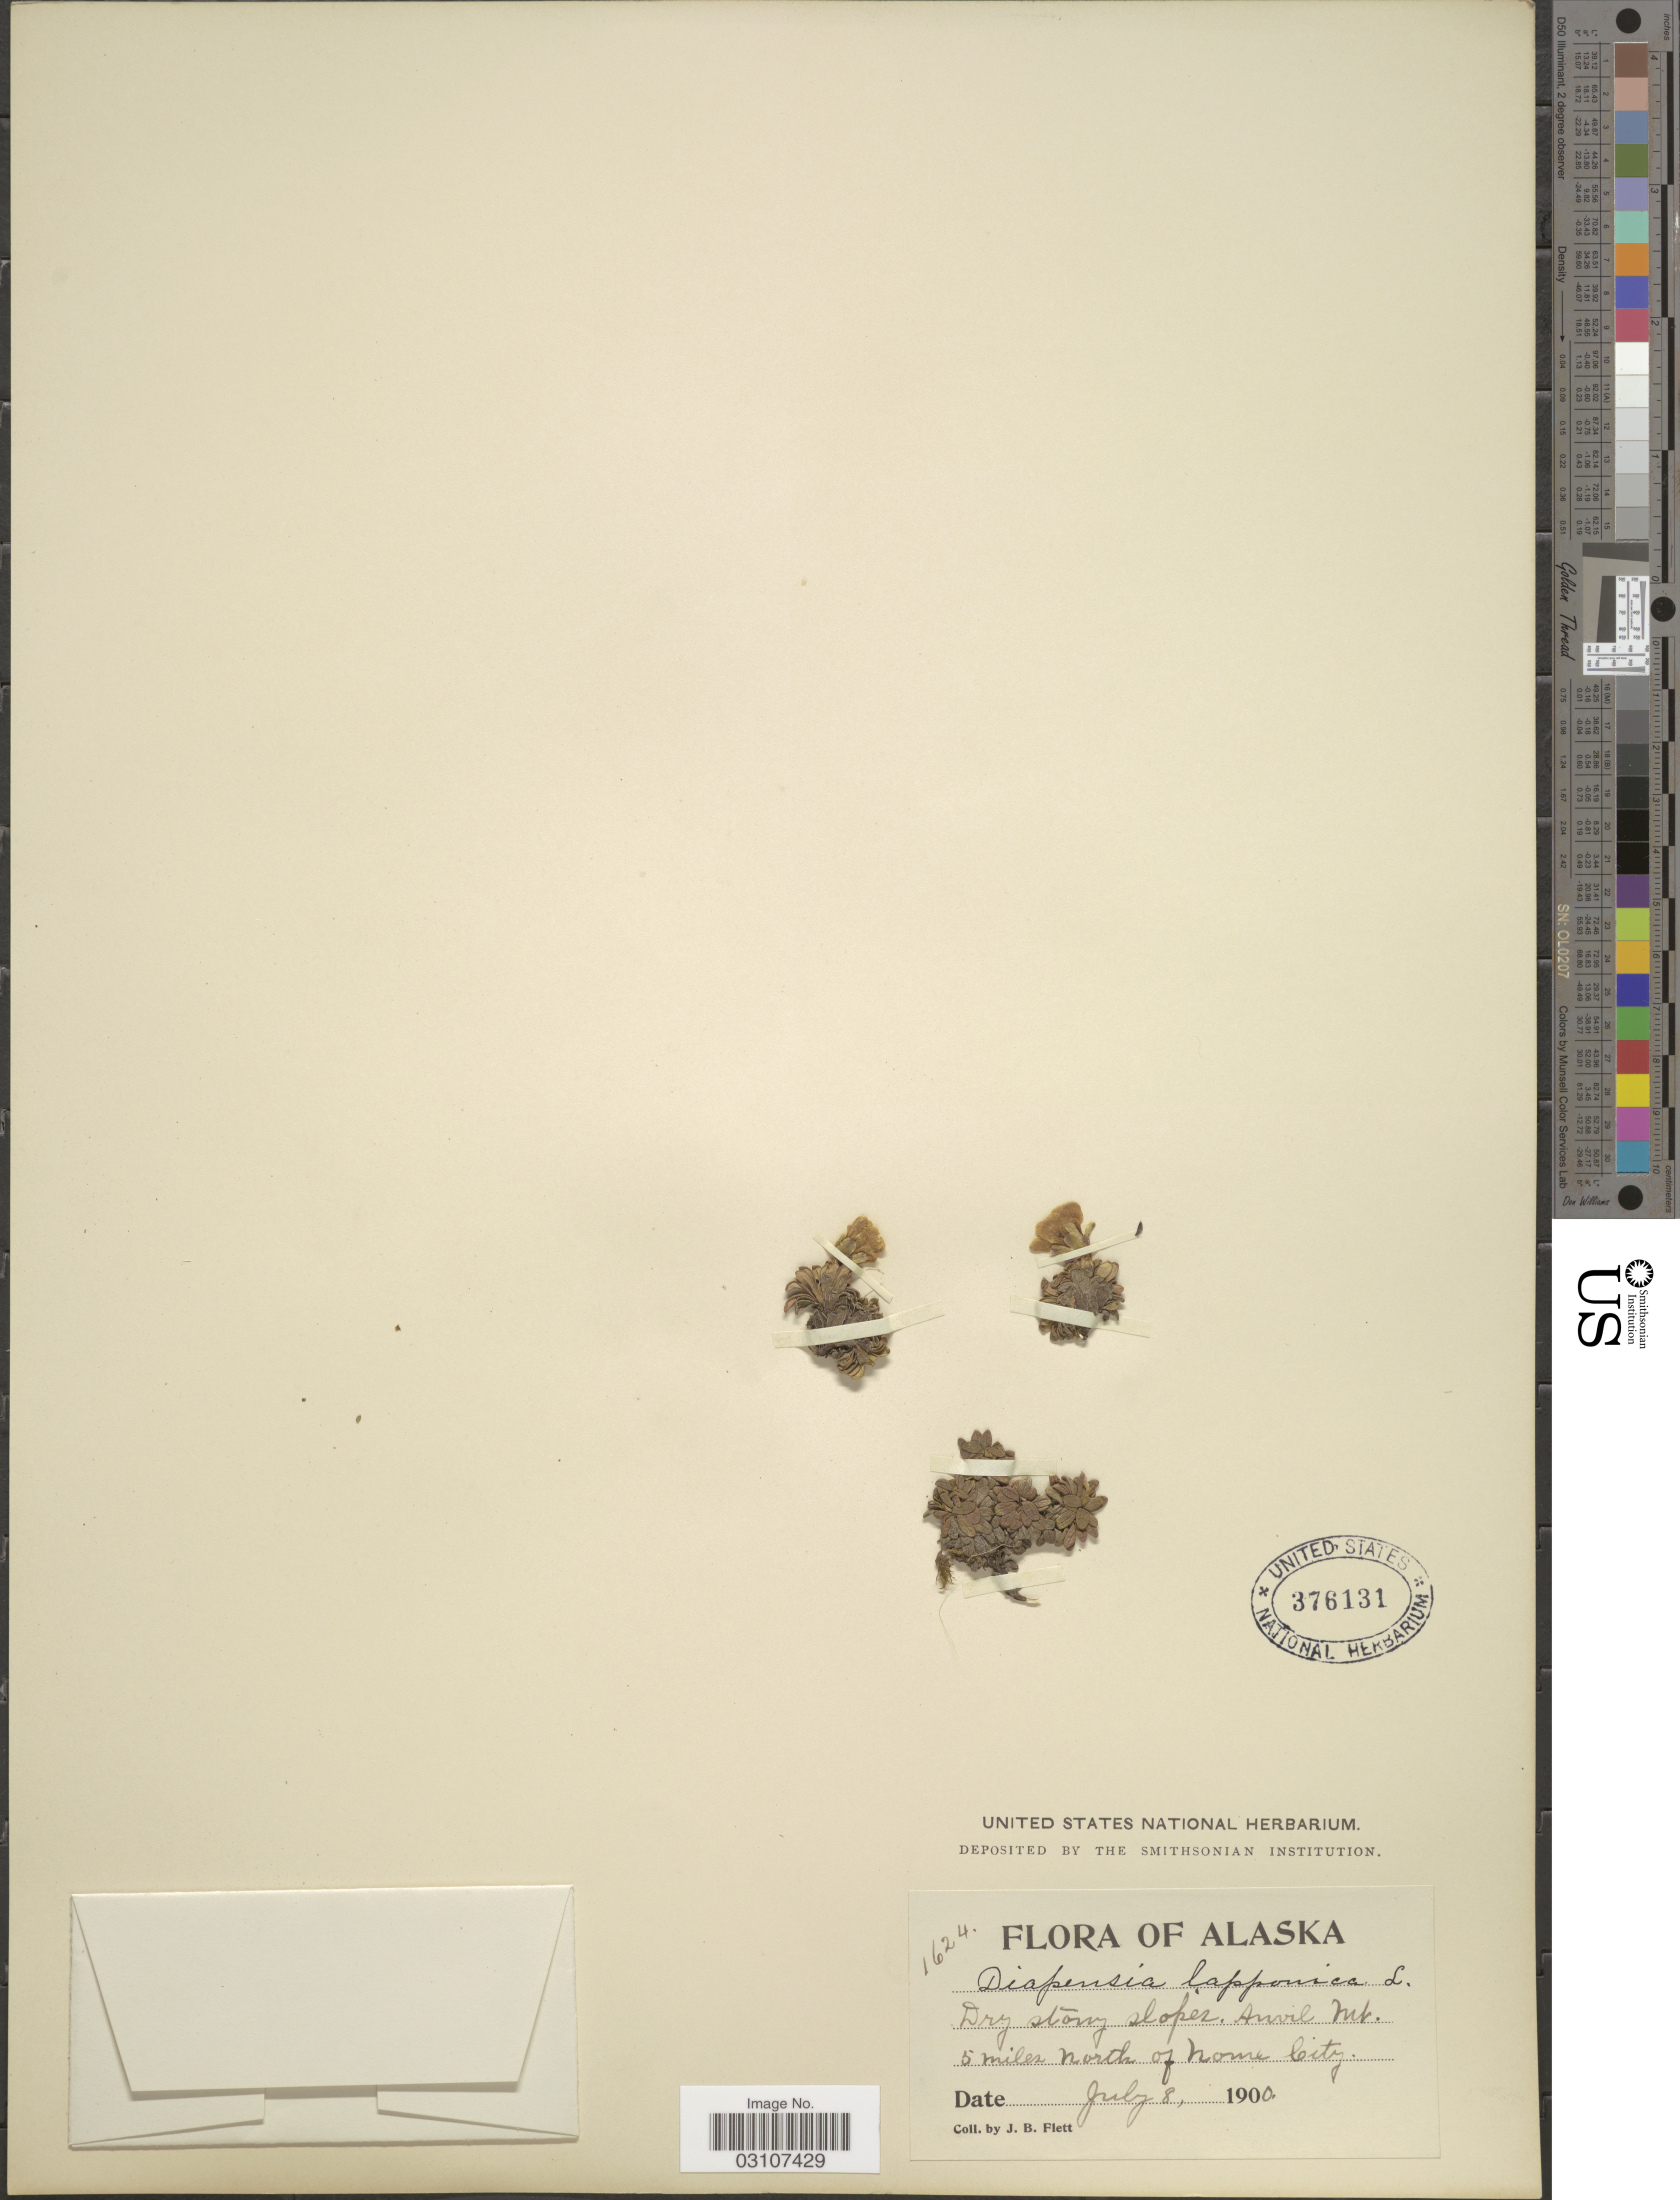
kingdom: Plantae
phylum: Tracheophyta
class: Magnoliopsida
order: Ericales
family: Diapensiaceae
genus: Diapensia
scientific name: Diapensia lapponica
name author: L.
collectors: J. Flett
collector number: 1624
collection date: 1900-07-08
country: United States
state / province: Alaska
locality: Dry stony slopes. Anvil Mt. 5 miles north of Nome City.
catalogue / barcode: US 376131